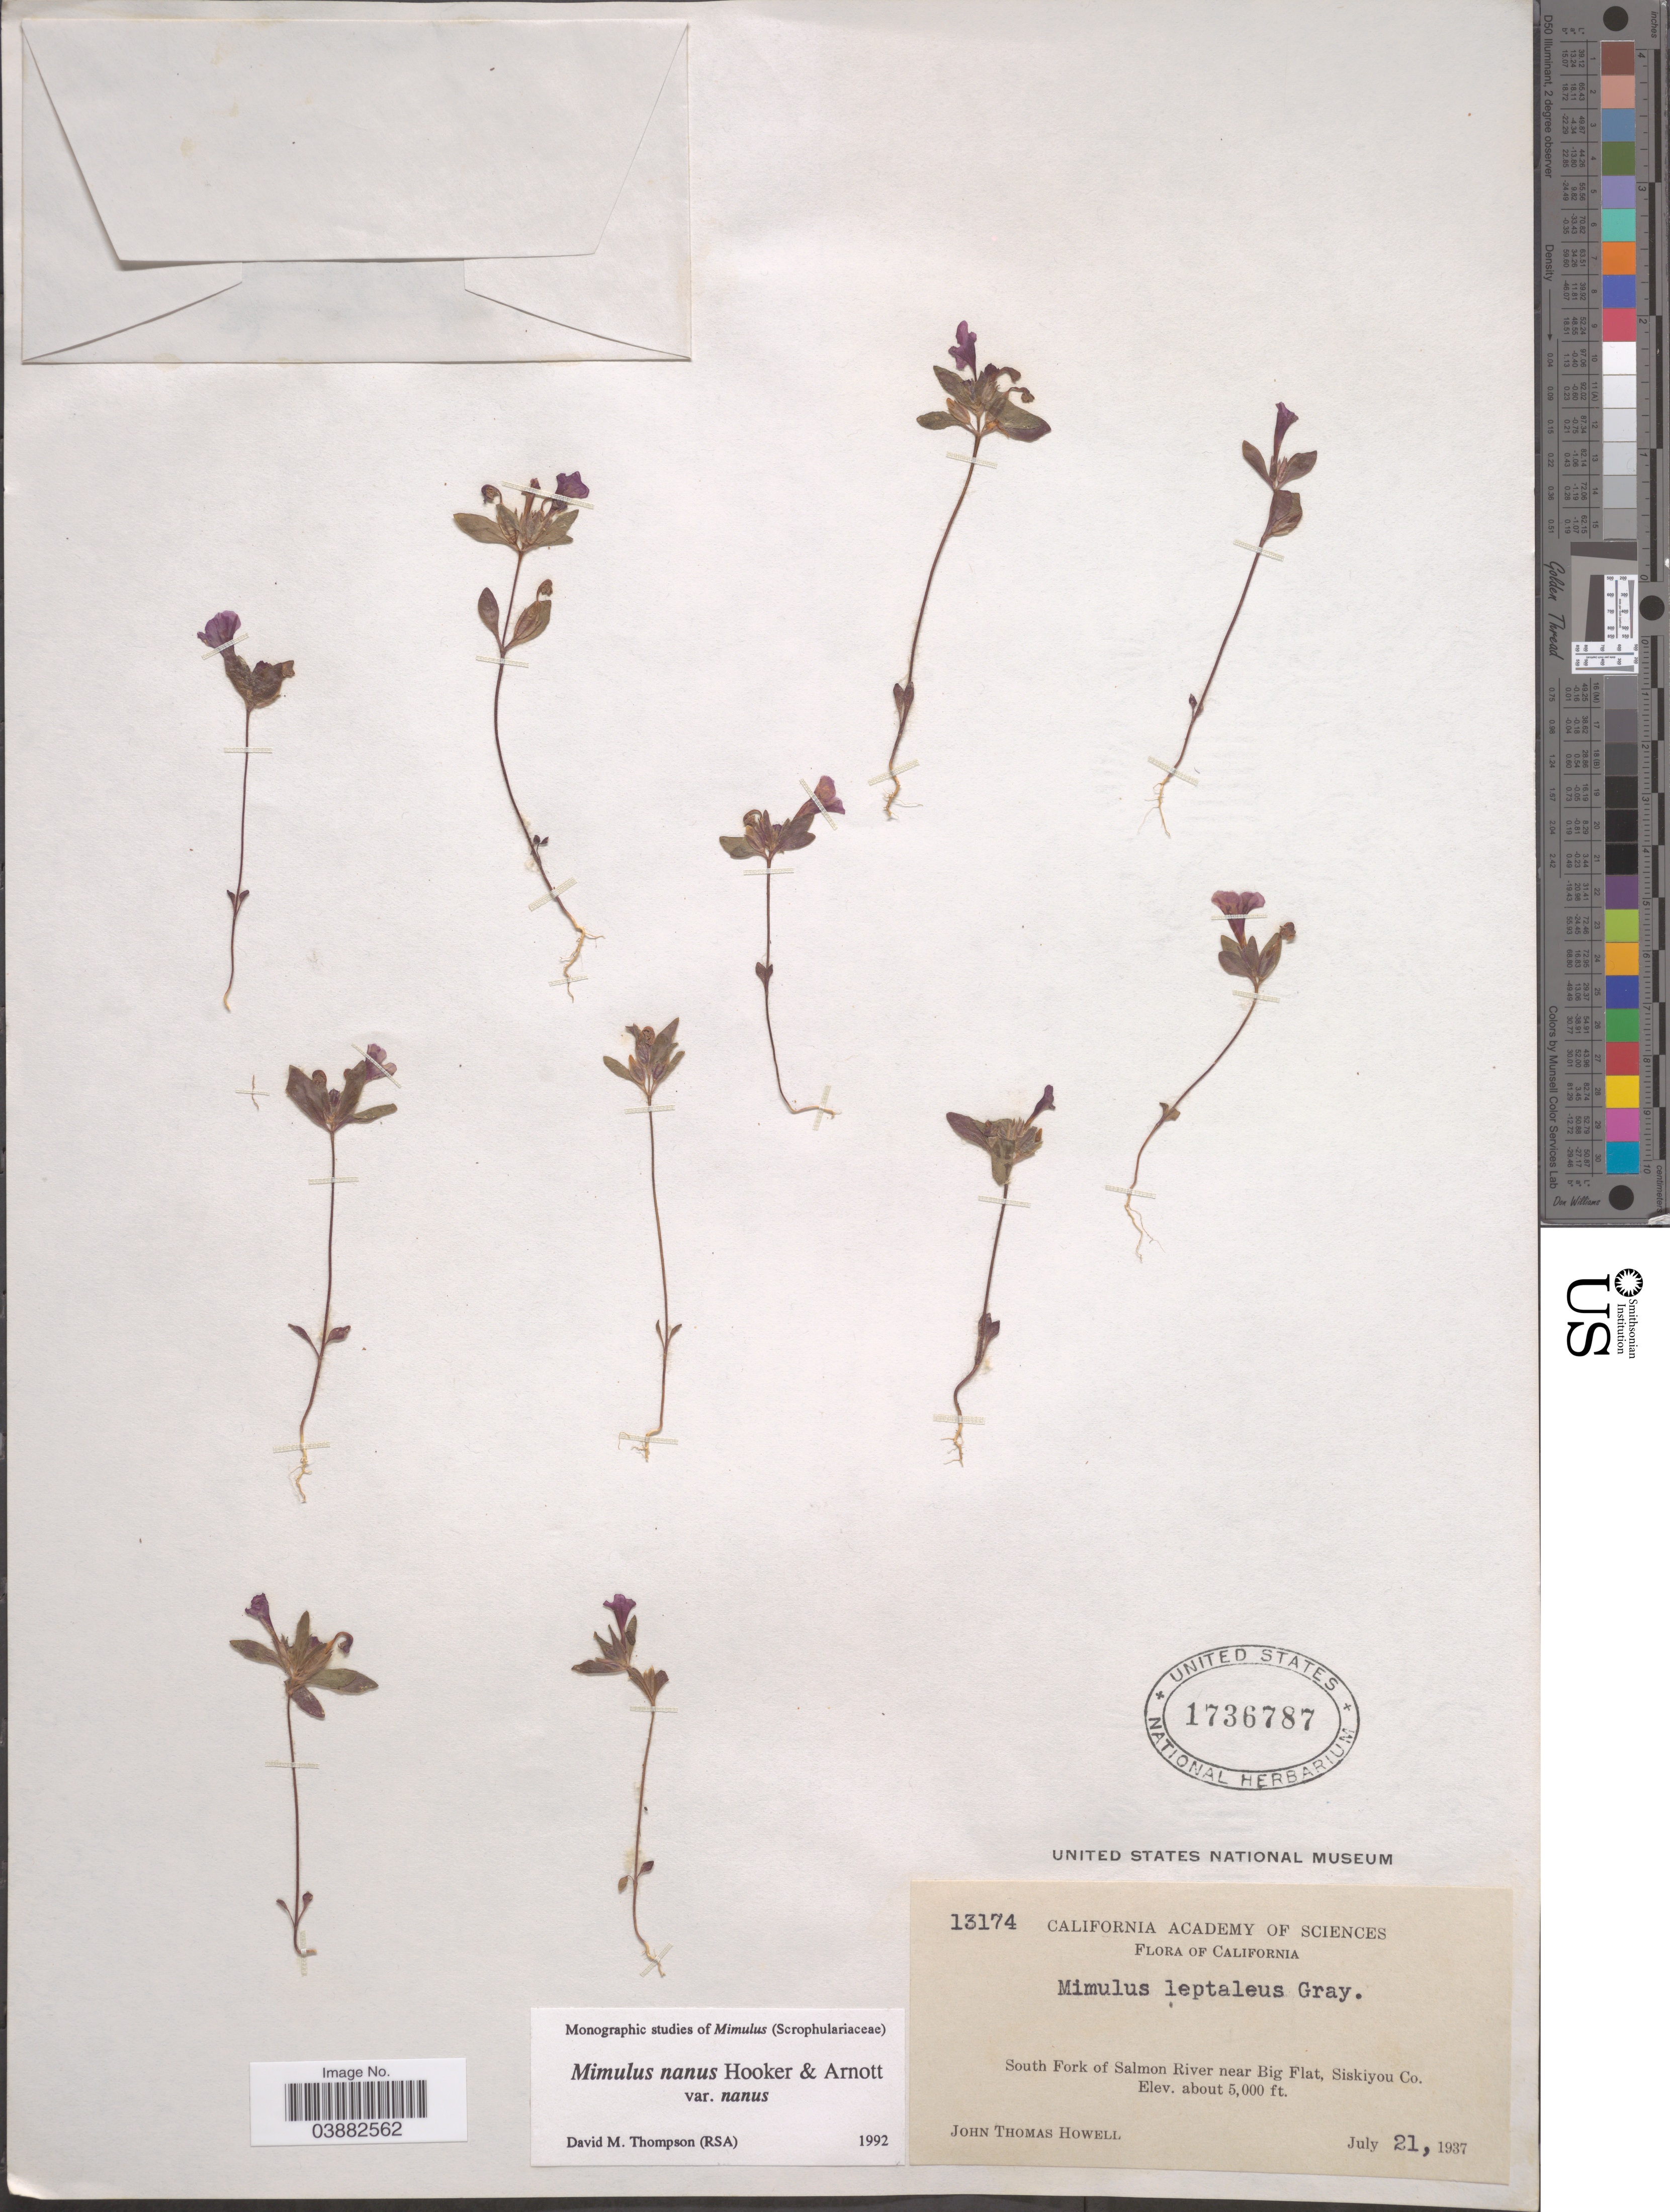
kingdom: Plantae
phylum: Tracheophyta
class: Magnoliopsida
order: Lamiales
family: Phrymaceae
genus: Mimulus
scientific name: Mimulus nanus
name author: Hook. & Arn.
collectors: J. T. Howell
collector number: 13174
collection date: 1937-07-21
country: United States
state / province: California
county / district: Siskiyou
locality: South Fork of Salmon River near Big Flat, Siskiyou Co.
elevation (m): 1524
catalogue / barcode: US 1736787